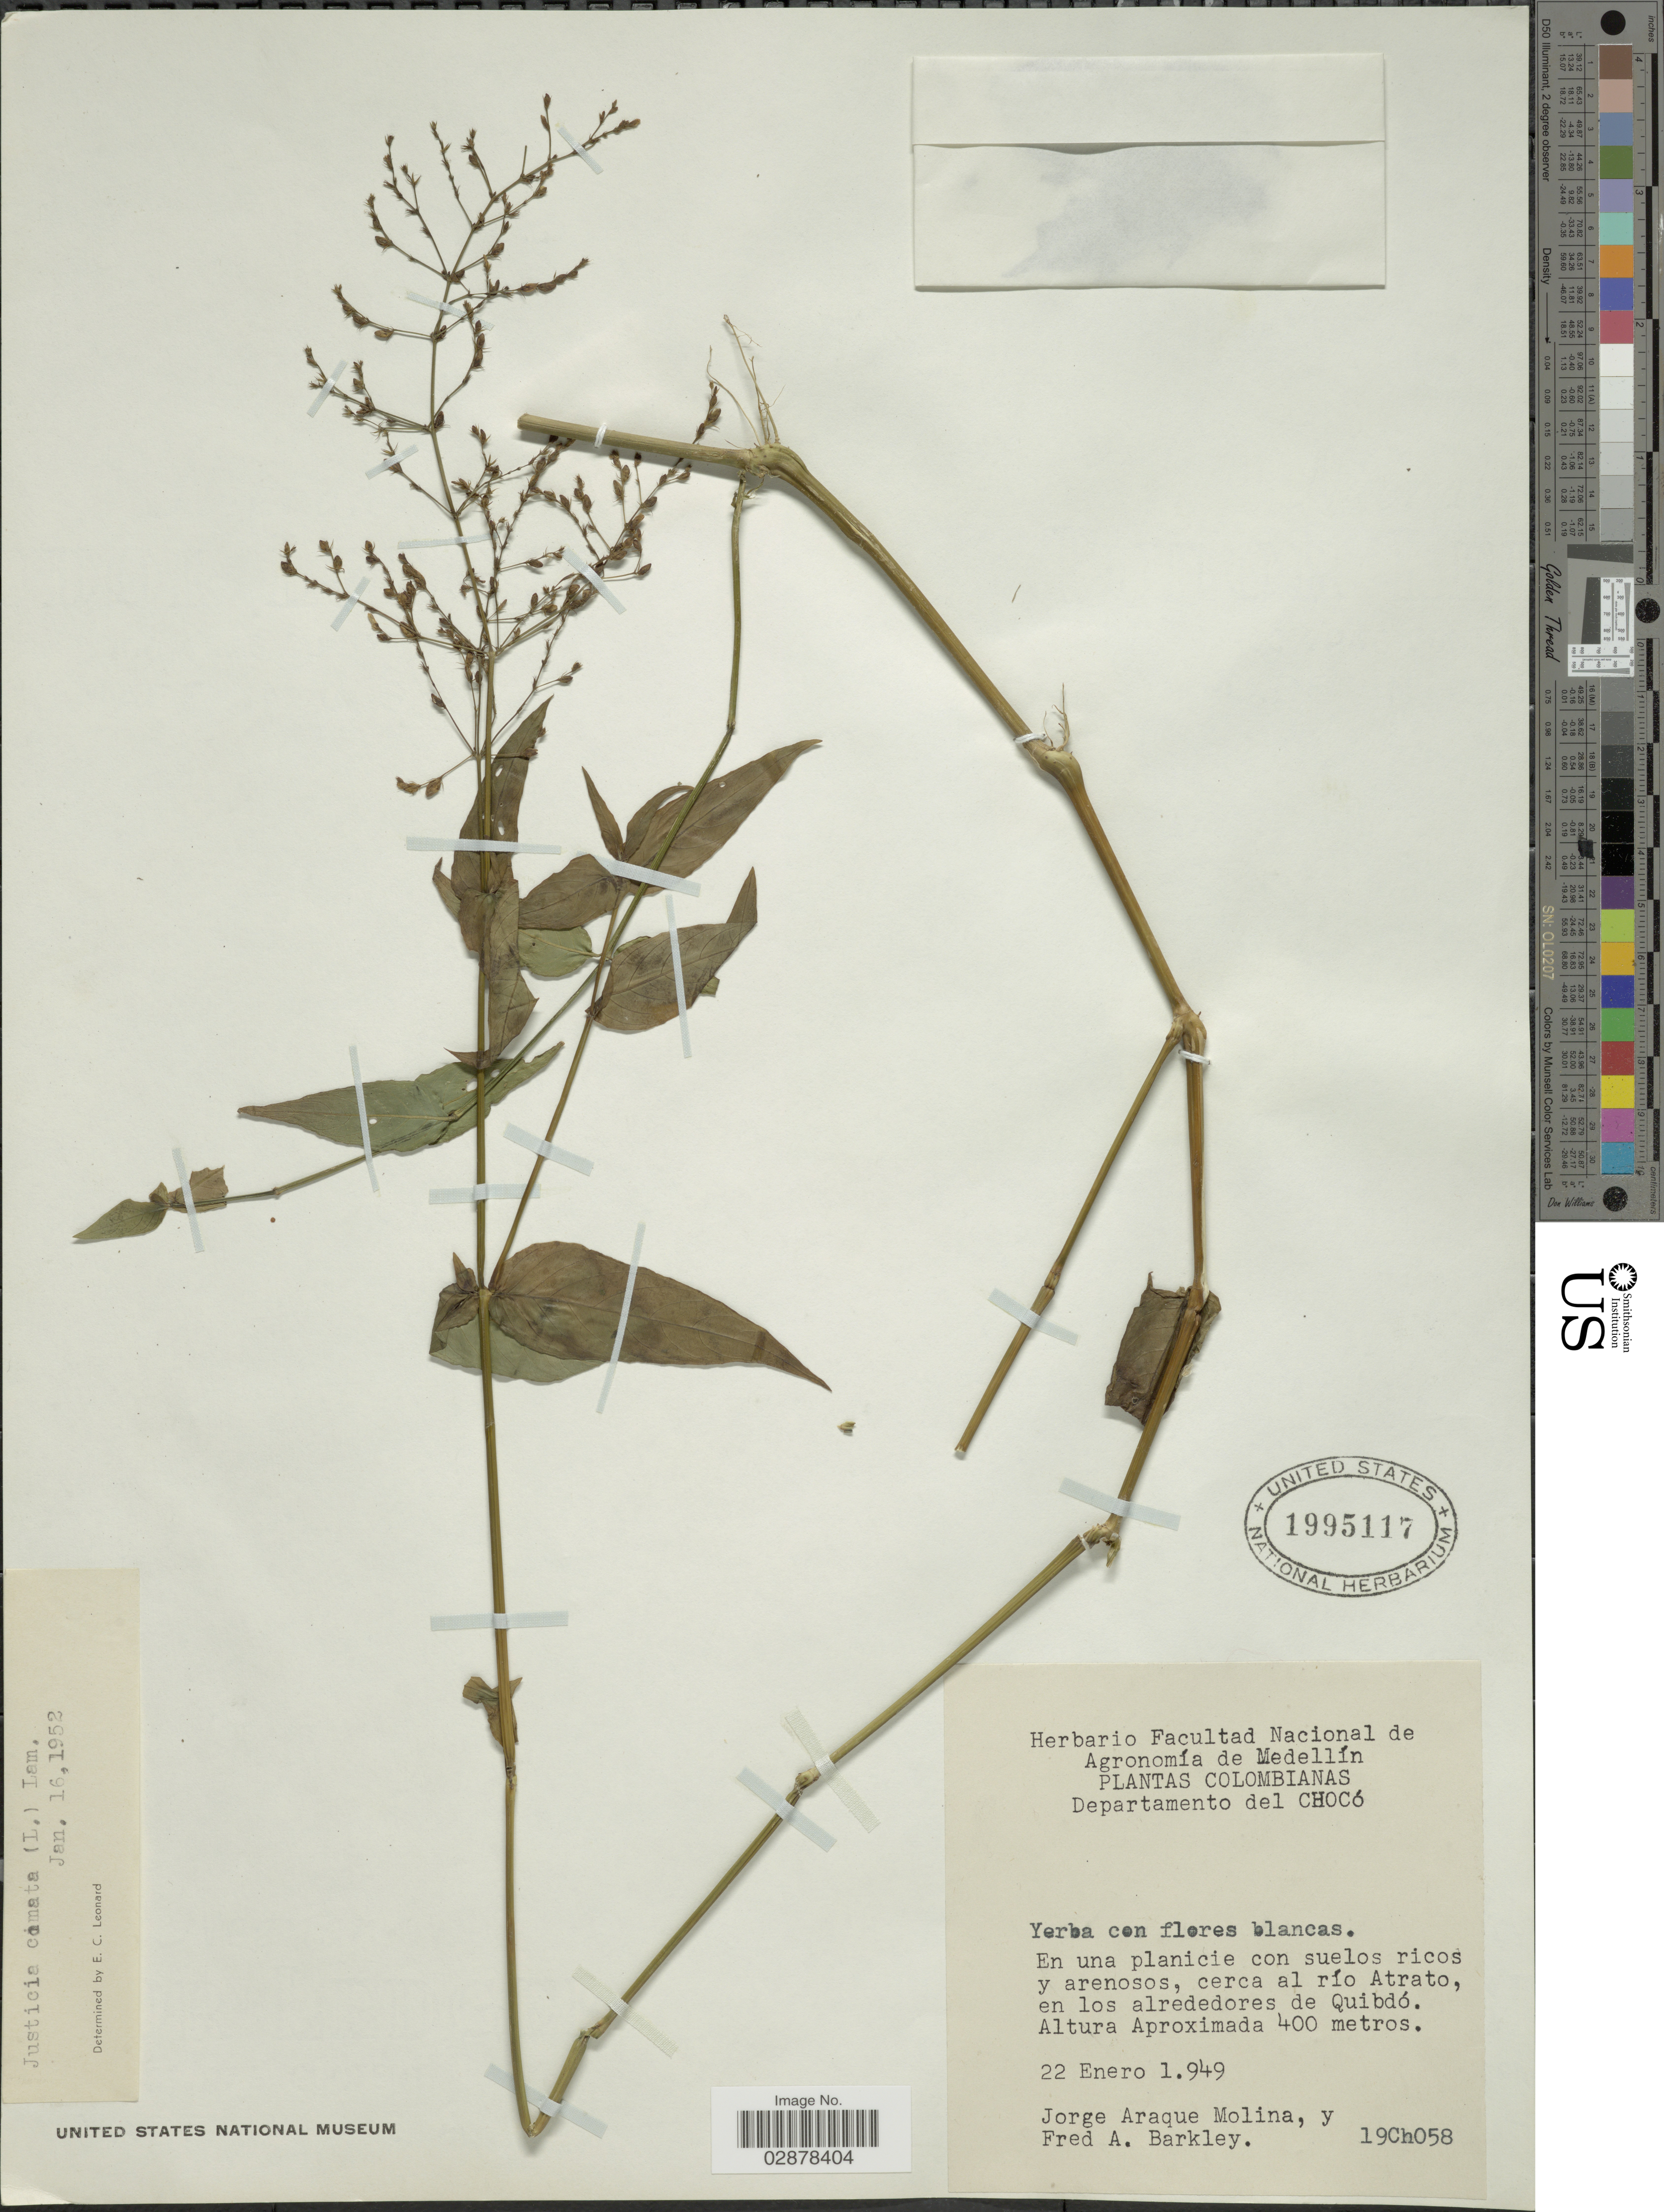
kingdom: Plantae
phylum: Tracheophyta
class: Magnoliopsida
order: Lamiales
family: Acanthaceae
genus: Justicia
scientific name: Justicia comata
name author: (L.) Lam.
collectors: J. Araque Molina & F. A. Barkley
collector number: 19Ch058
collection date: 1949-01-22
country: Colombia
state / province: Chocó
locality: Departamento del Chocó. Cerca al río Atrato, en los alrededores de Quibdó.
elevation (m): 400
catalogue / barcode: US 1995117